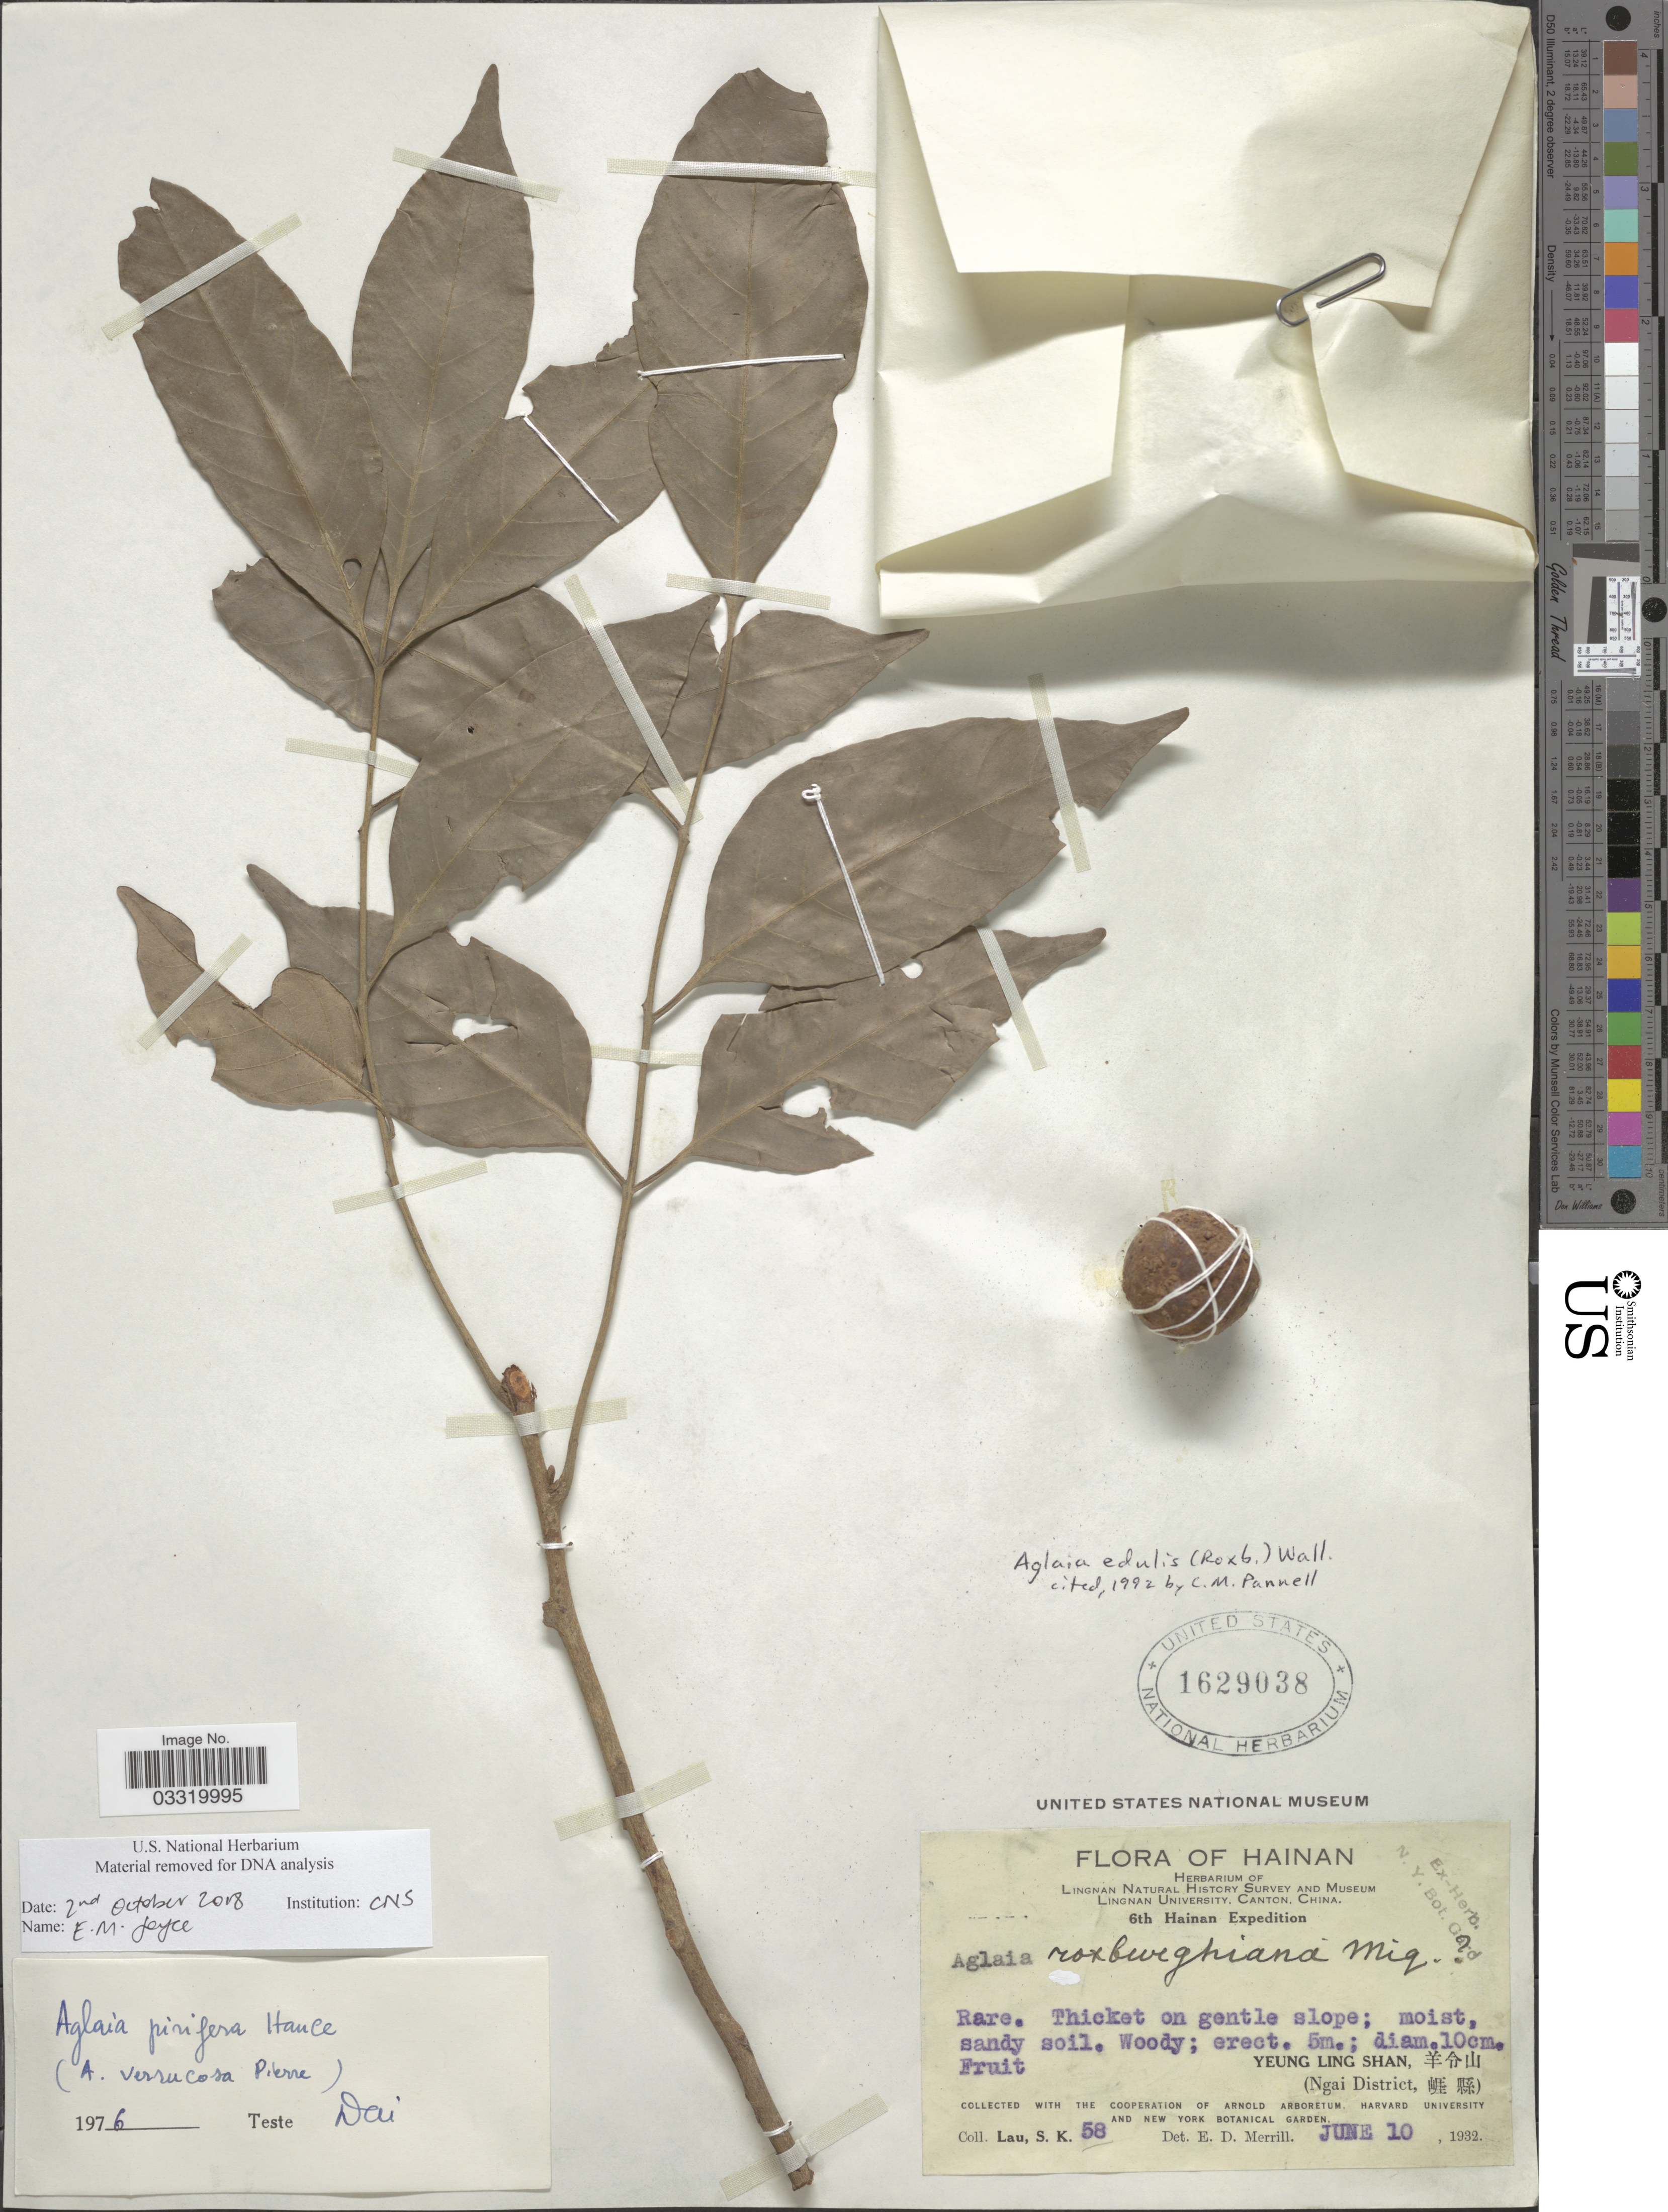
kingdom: Plantae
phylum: Tracheophyta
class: Magnoliopsida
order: Sapindales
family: Meliaceae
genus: Aglaia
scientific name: Aglaia edulis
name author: (Roxb.) Wall.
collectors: S. K. Lau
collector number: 58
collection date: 1932-06-10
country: China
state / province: Hainan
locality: Yeung Ling Shan. (Ngai District).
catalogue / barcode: US 1629038